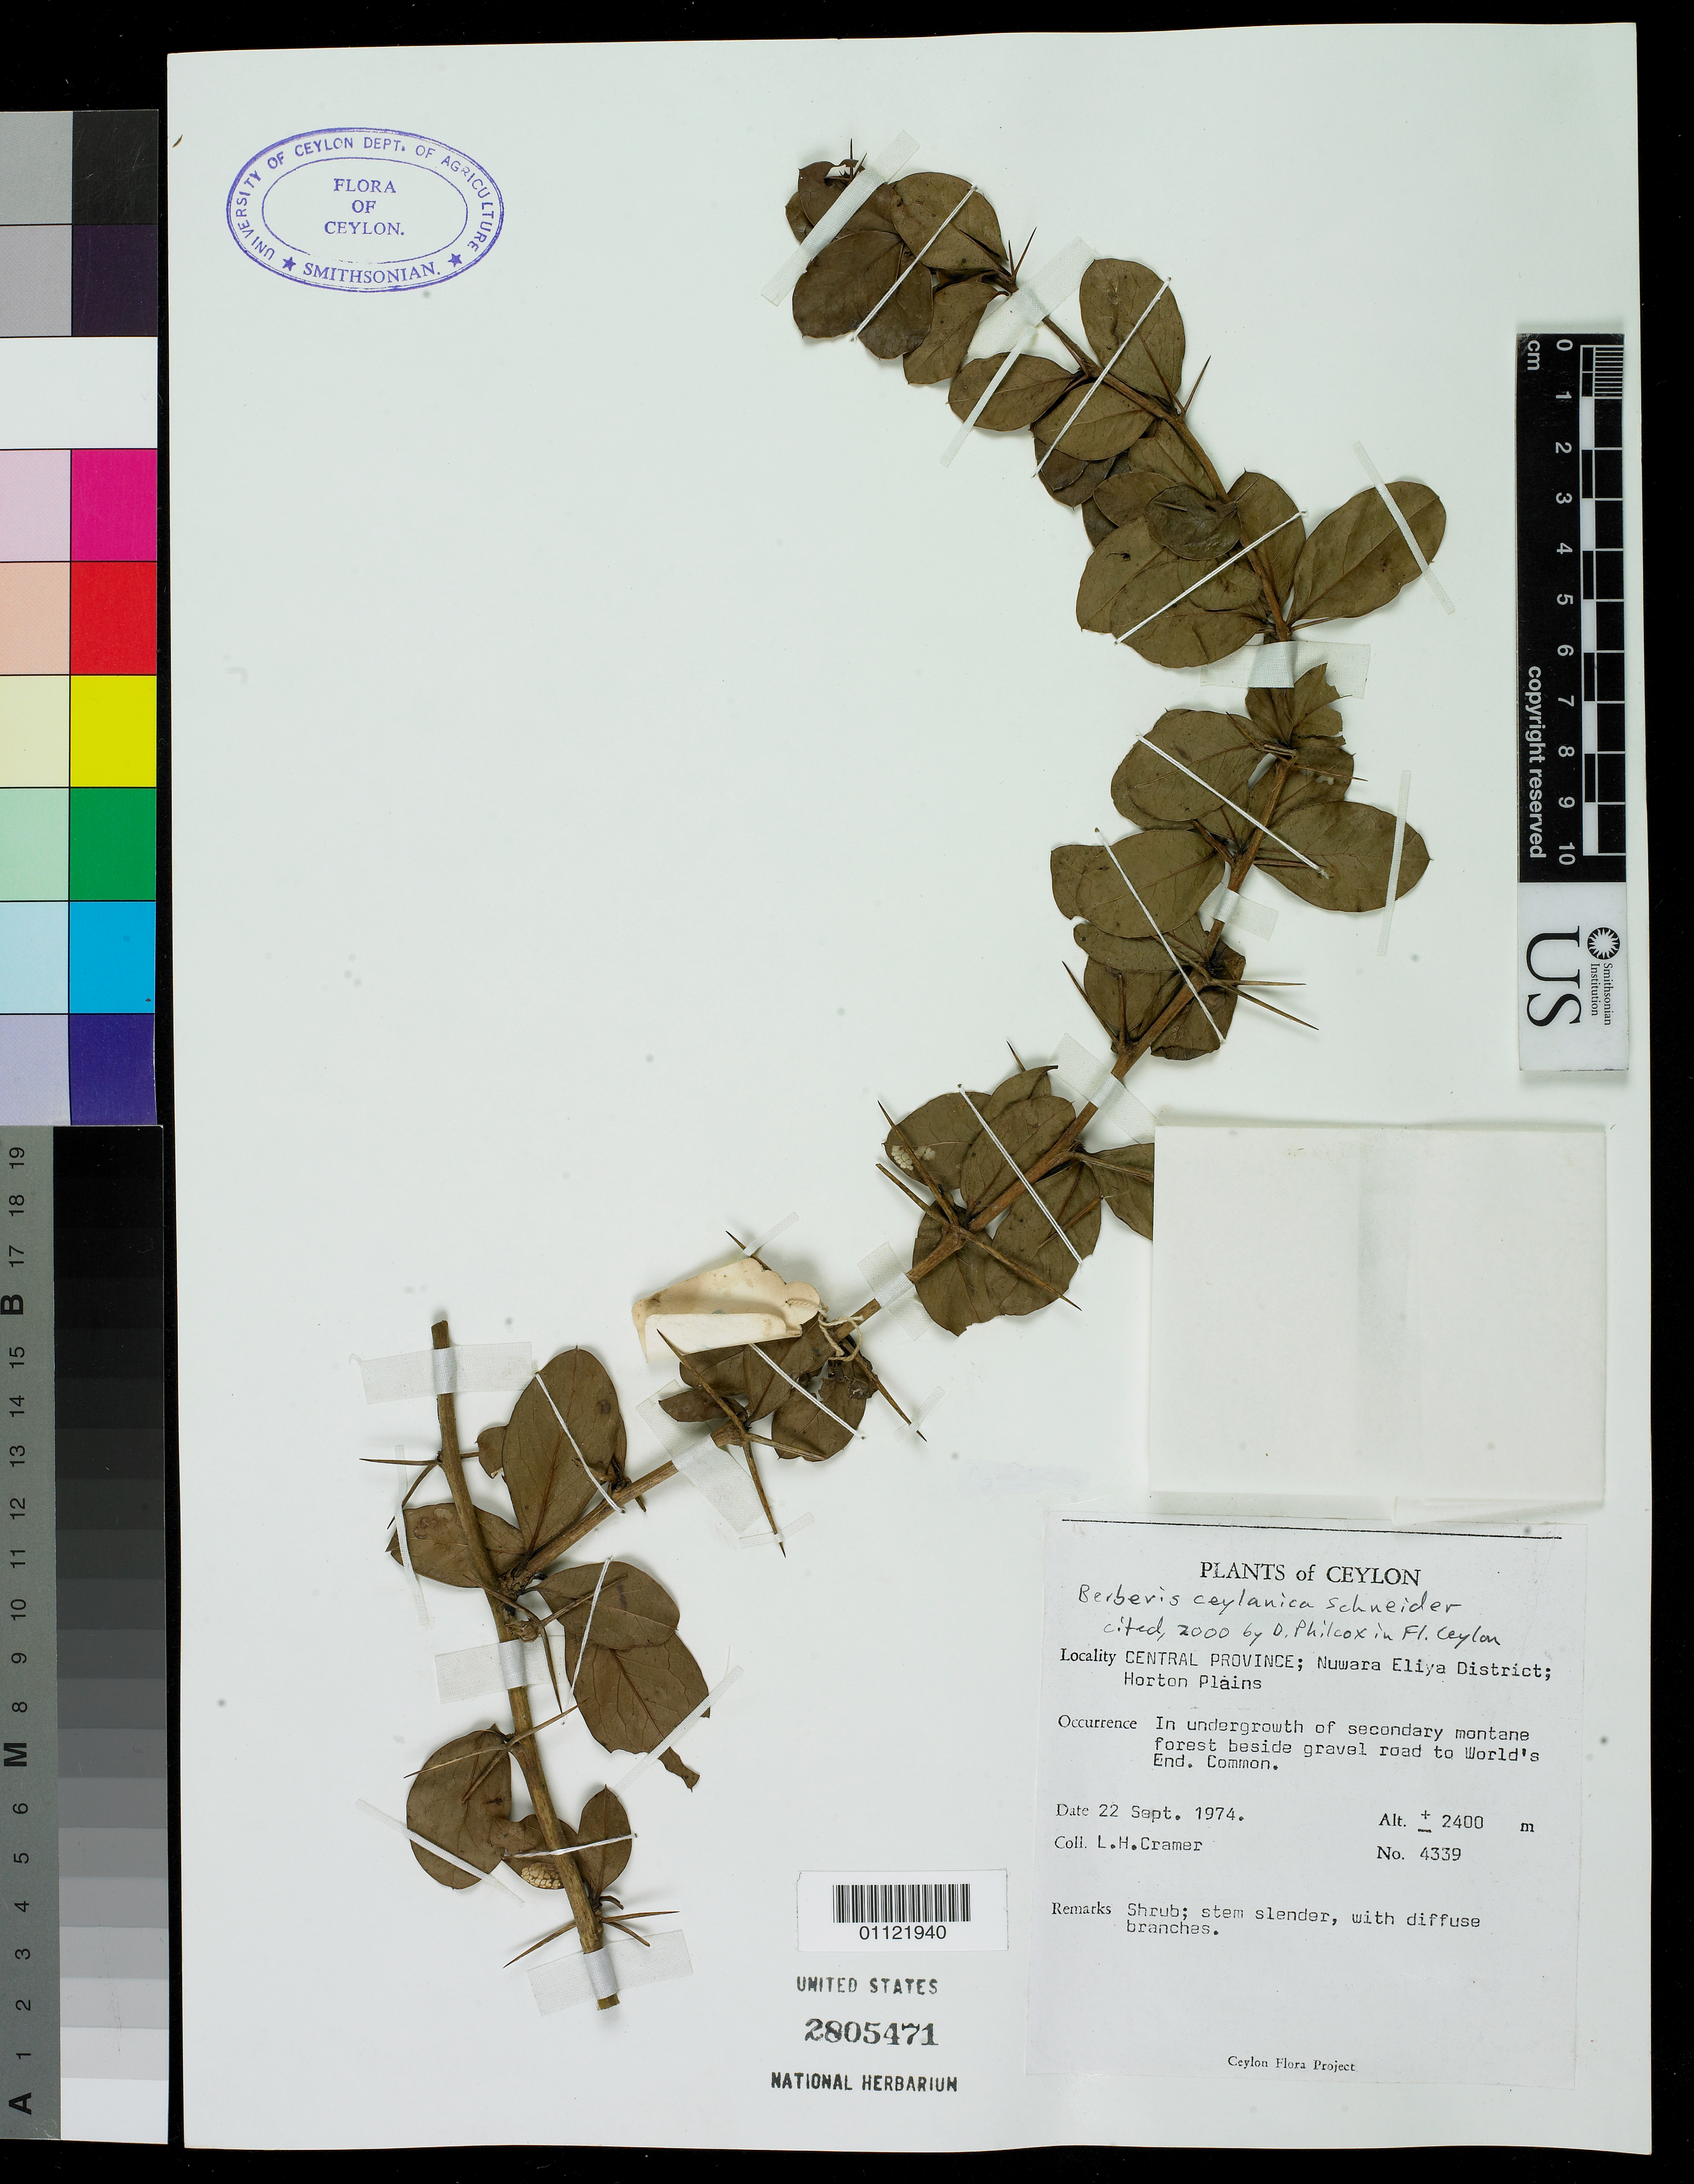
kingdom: Plantae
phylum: Tracheophyta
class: Magnoliopsida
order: Ranunculales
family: Berberidaceae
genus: Berberis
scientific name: Berberis ceylanica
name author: C.K. Schneid.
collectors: L. H. Cramer & A. H. Jayasuriya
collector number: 4339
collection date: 1974-09-22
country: Sri Lanka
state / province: Central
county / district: Nuwara Eliya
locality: Horton Plains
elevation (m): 2400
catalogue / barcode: US 2805471